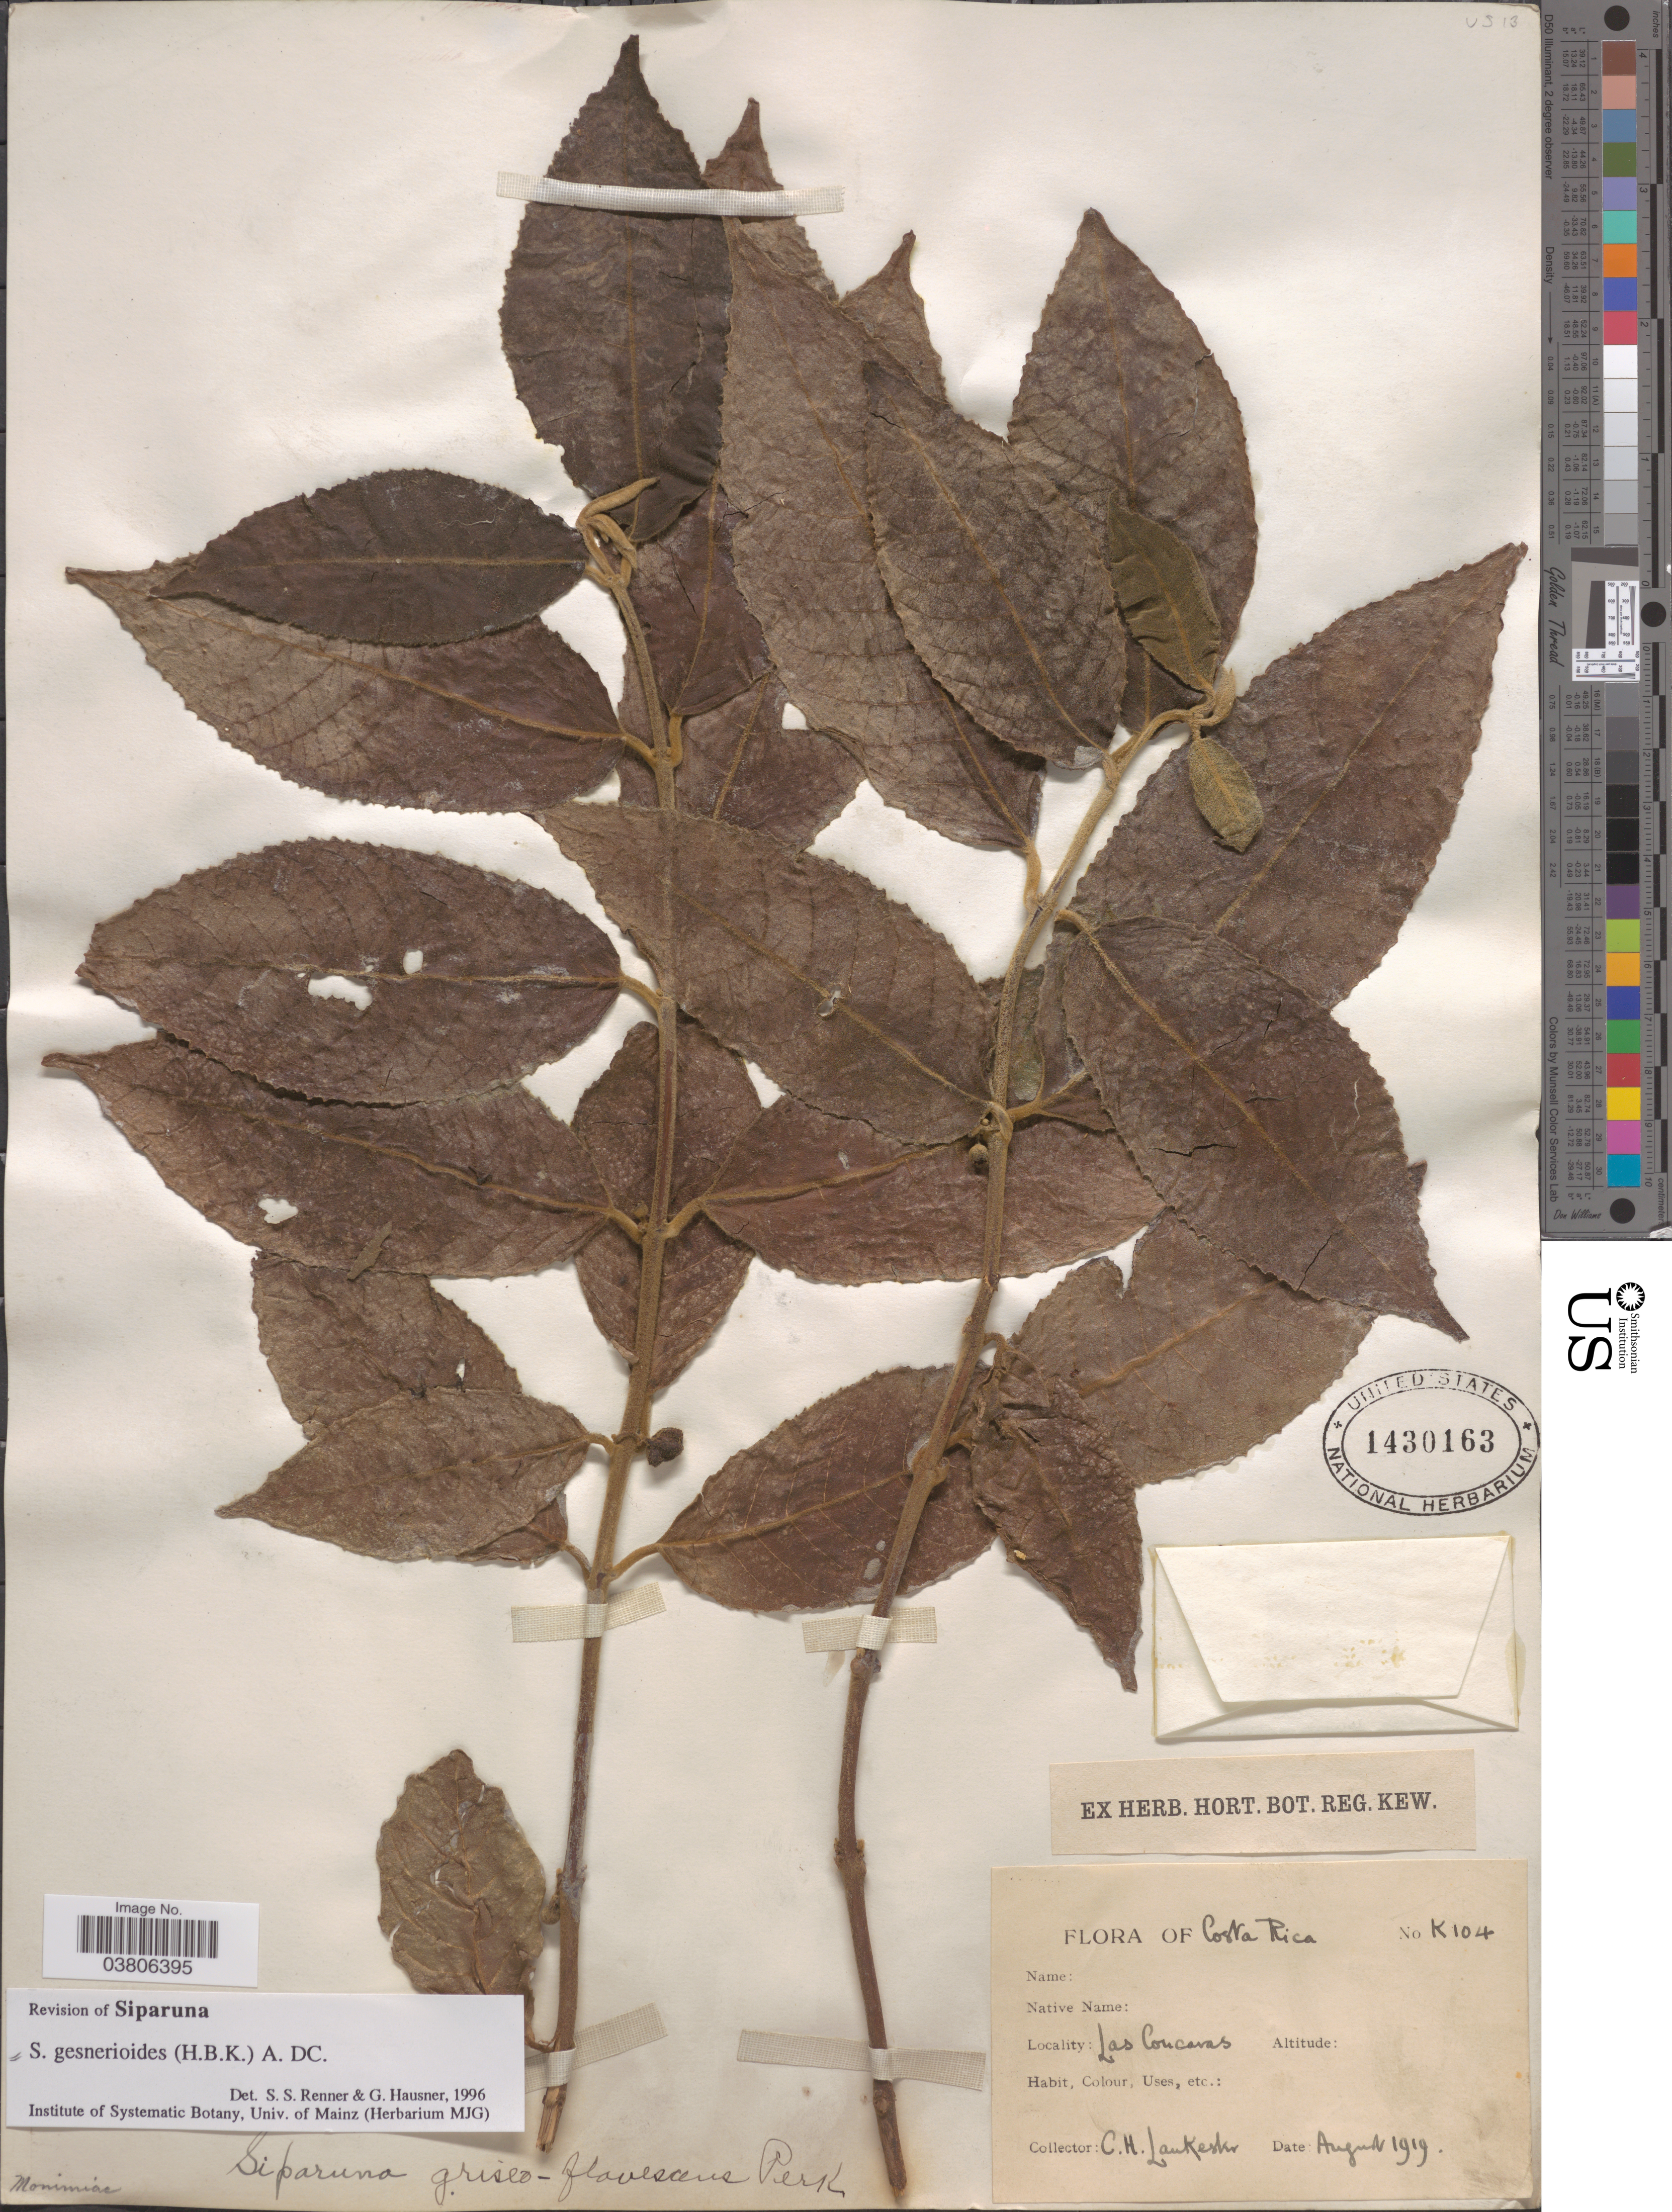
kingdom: Plantae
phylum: Tracheophyta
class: Magnoliopsida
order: Laurales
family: Siparunaceae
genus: Siparuna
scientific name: Siparuna gesnerioides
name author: (Kunth) A. DC.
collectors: C. Laukesten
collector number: K104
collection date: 1919-08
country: Costa Rica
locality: Las Concavas.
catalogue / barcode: US 1430163